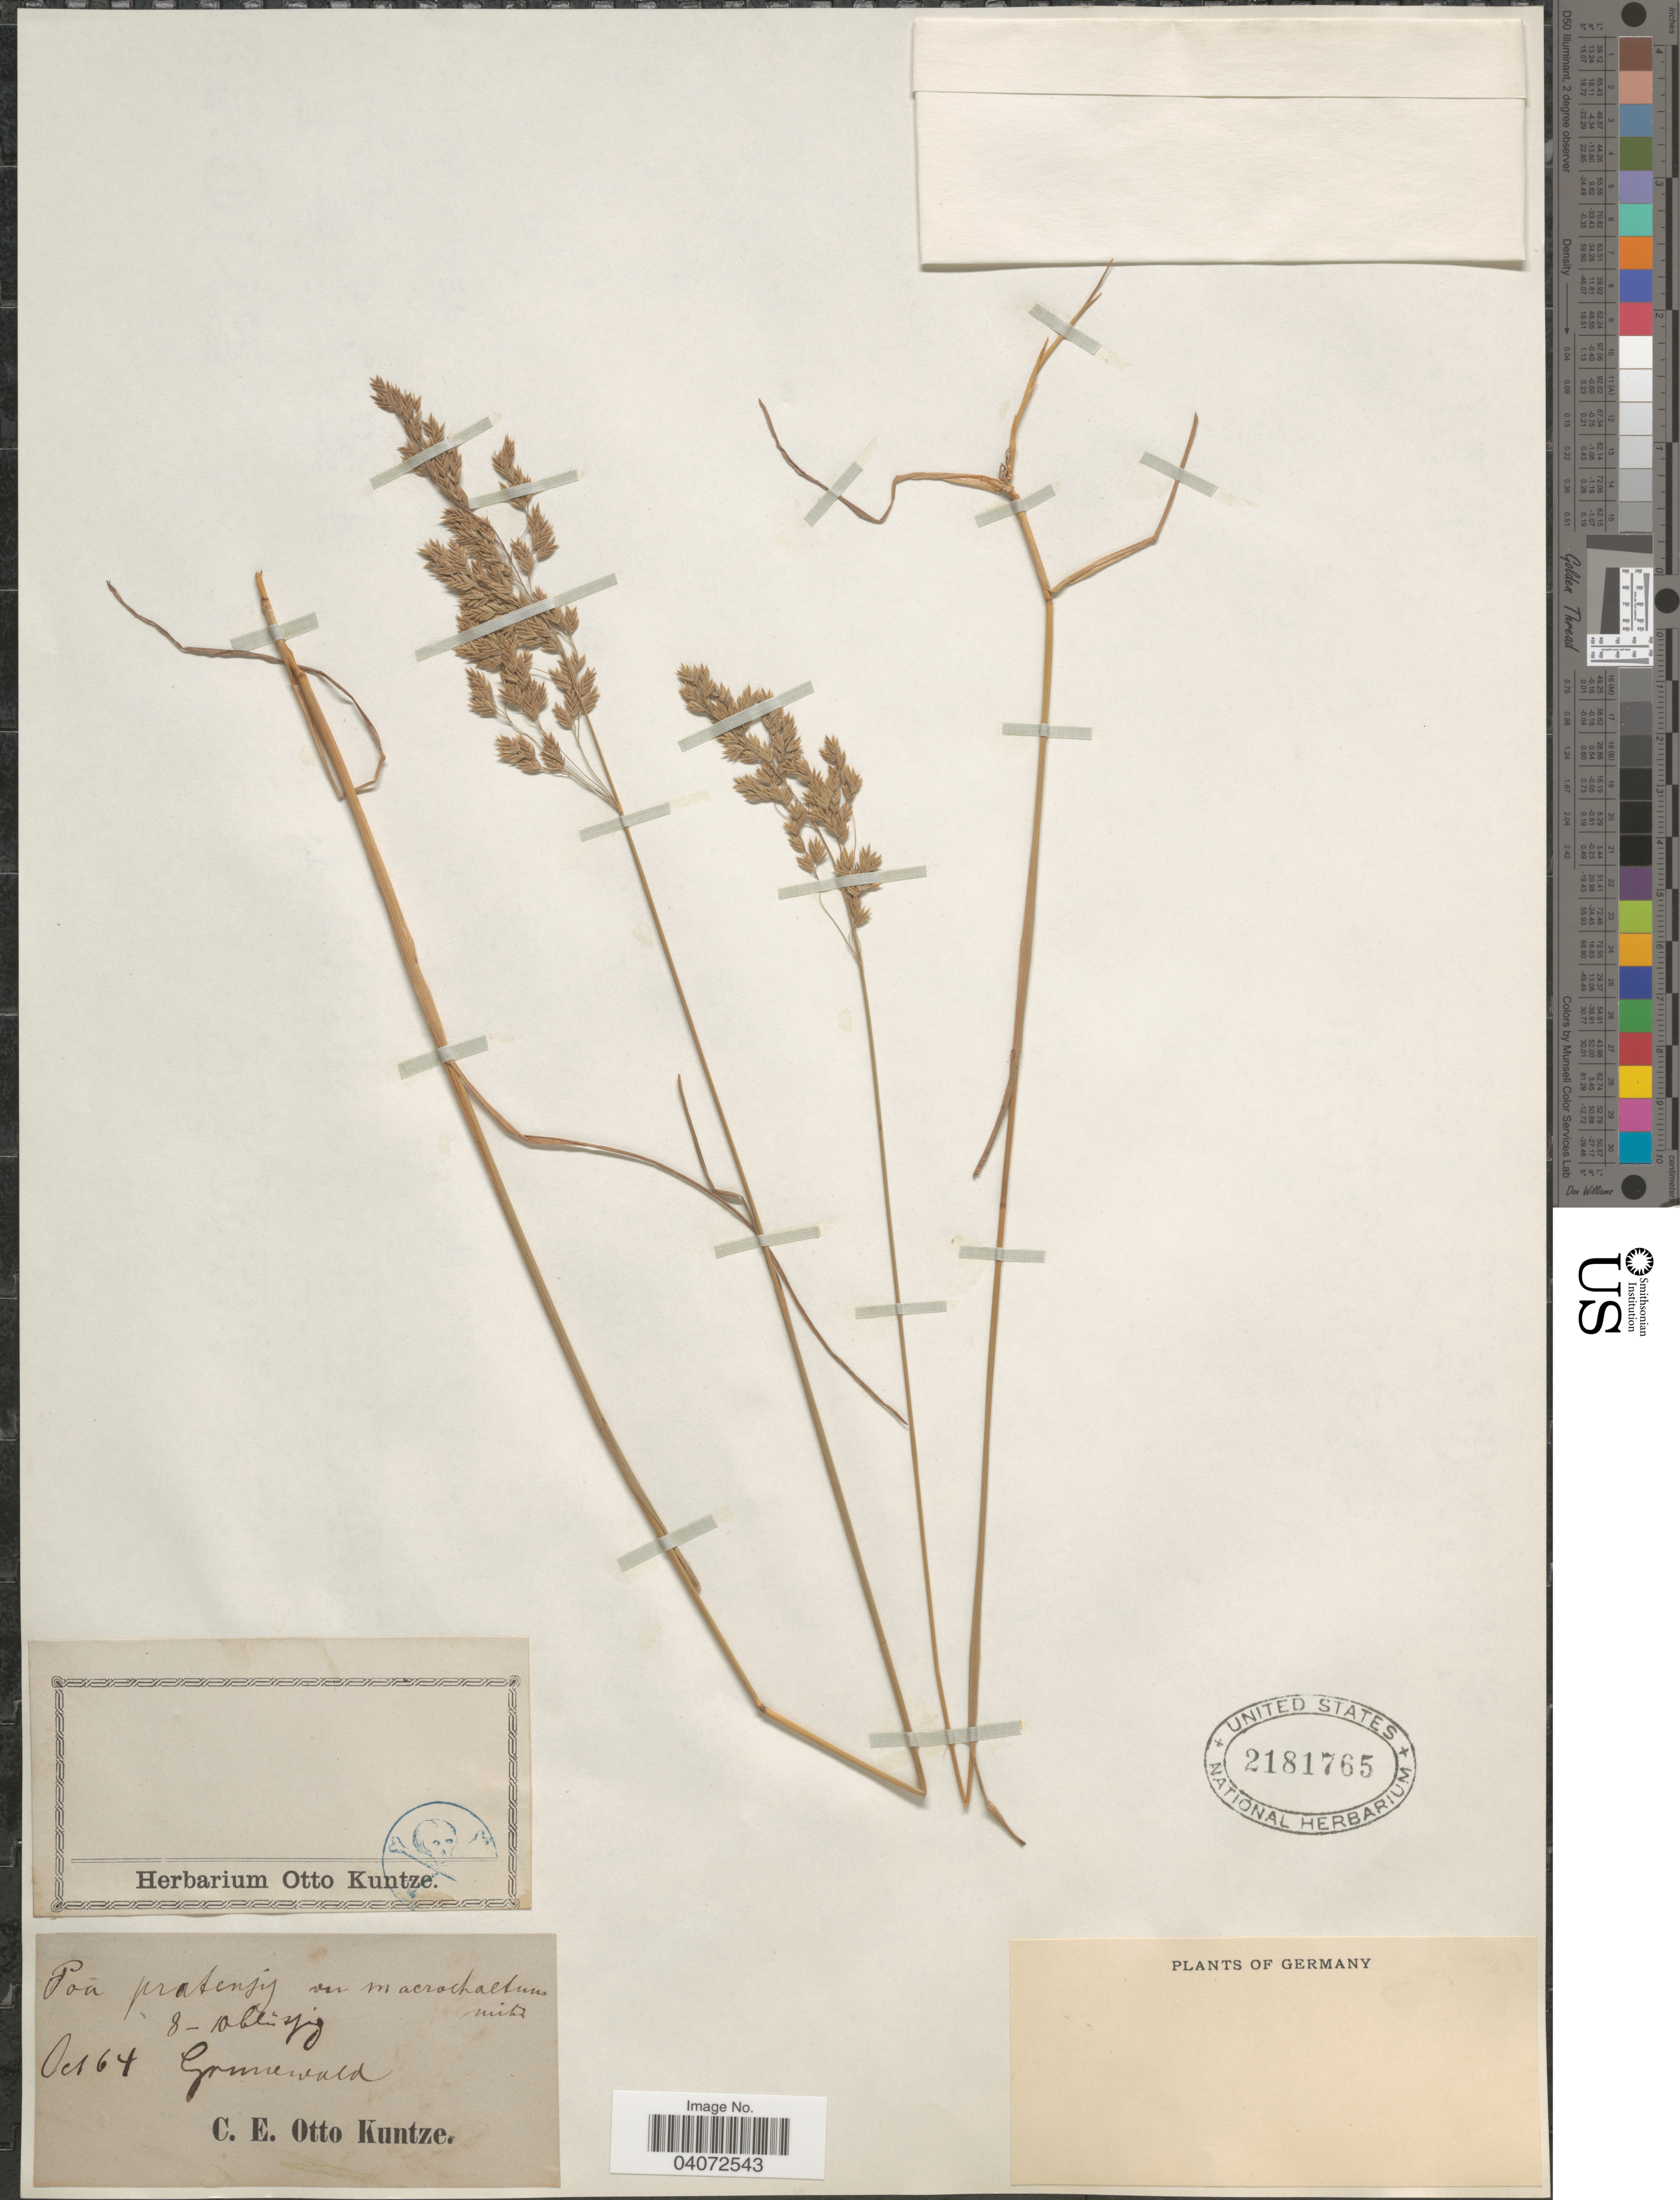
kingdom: Plantae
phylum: Tracheophyta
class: Liliopsida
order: Poales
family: Poaceae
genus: Poa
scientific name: Poa pratensis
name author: L.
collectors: C.E.O. Kuntze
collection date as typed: Transcribed d/m/y: /10/64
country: Germany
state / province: Bayern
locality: Grunewald.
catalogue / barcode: US 2181765